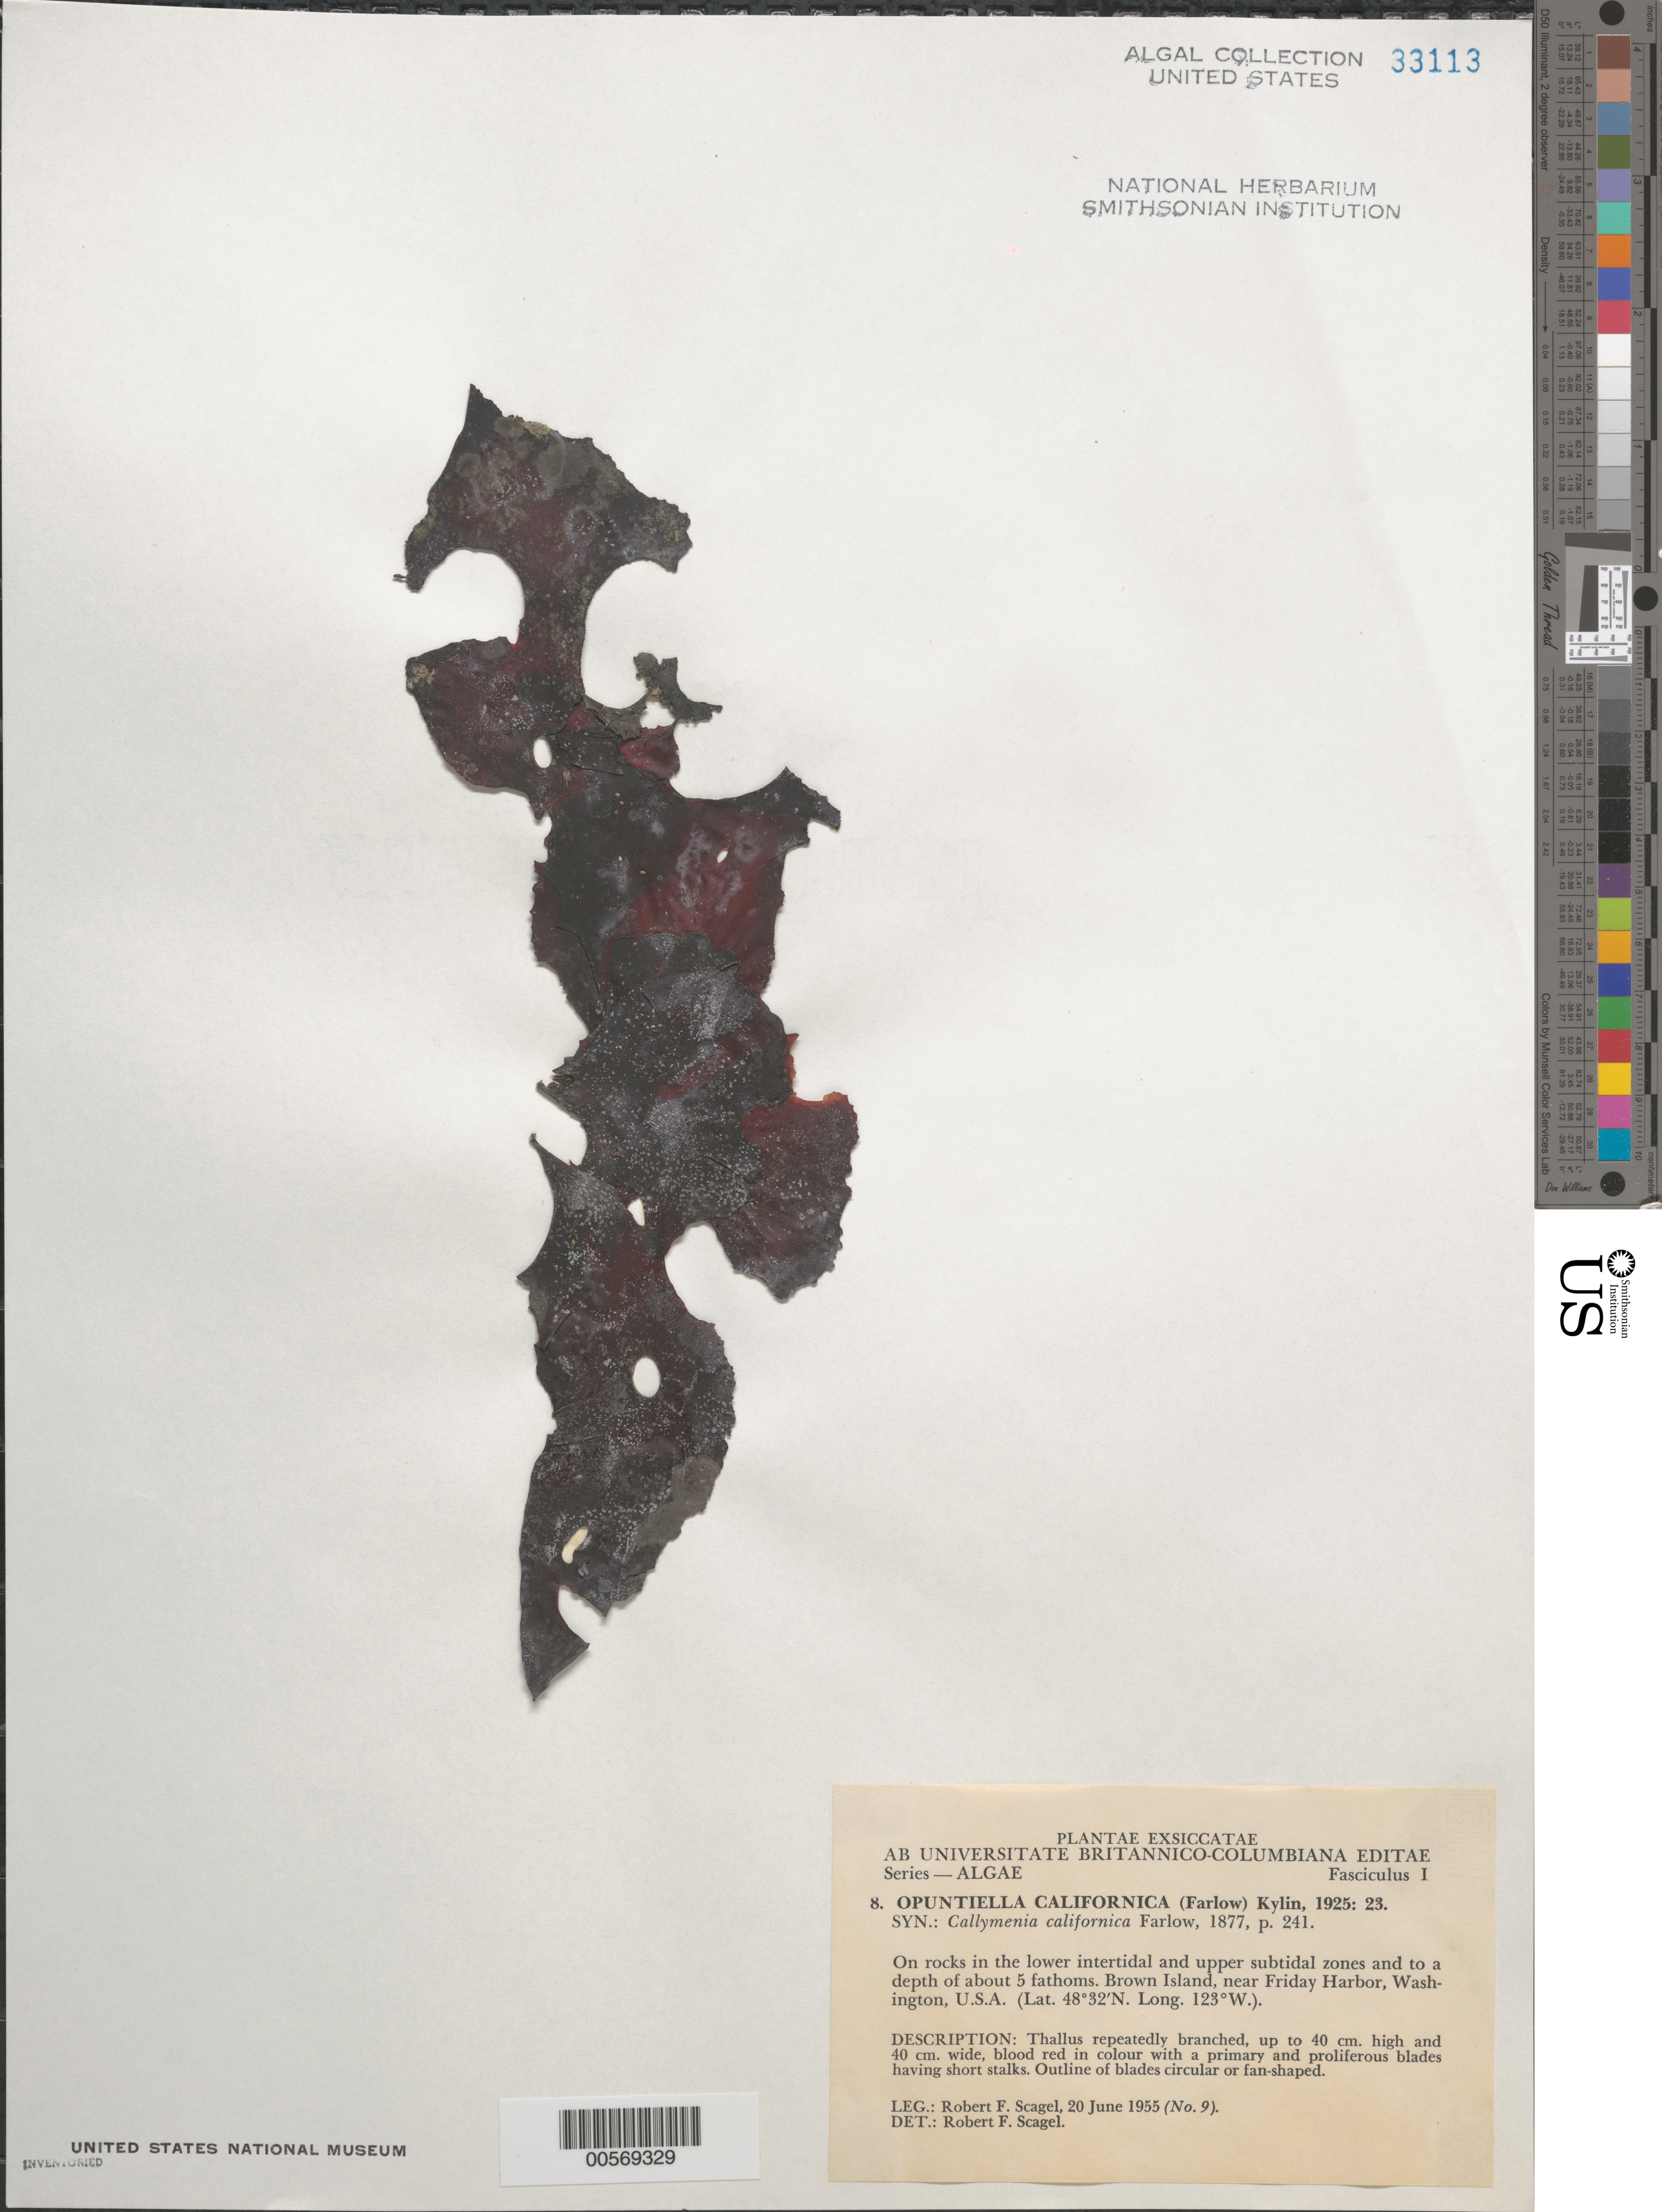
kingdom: Plantae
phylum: Rhodophyta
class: Florideophyceae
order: Gigartinales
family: Furcellariaceae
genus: Opuntiella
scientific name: Opuntiella californica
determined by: Scagel, R. F.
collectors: R. F. Scagel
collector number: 9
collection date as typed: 20 Jun 1955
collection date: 1955-06-20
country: United States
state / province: Washington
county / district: San Juan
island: San Juan Island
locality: Brown Island, near Friday Harbor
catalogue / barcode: US 33113